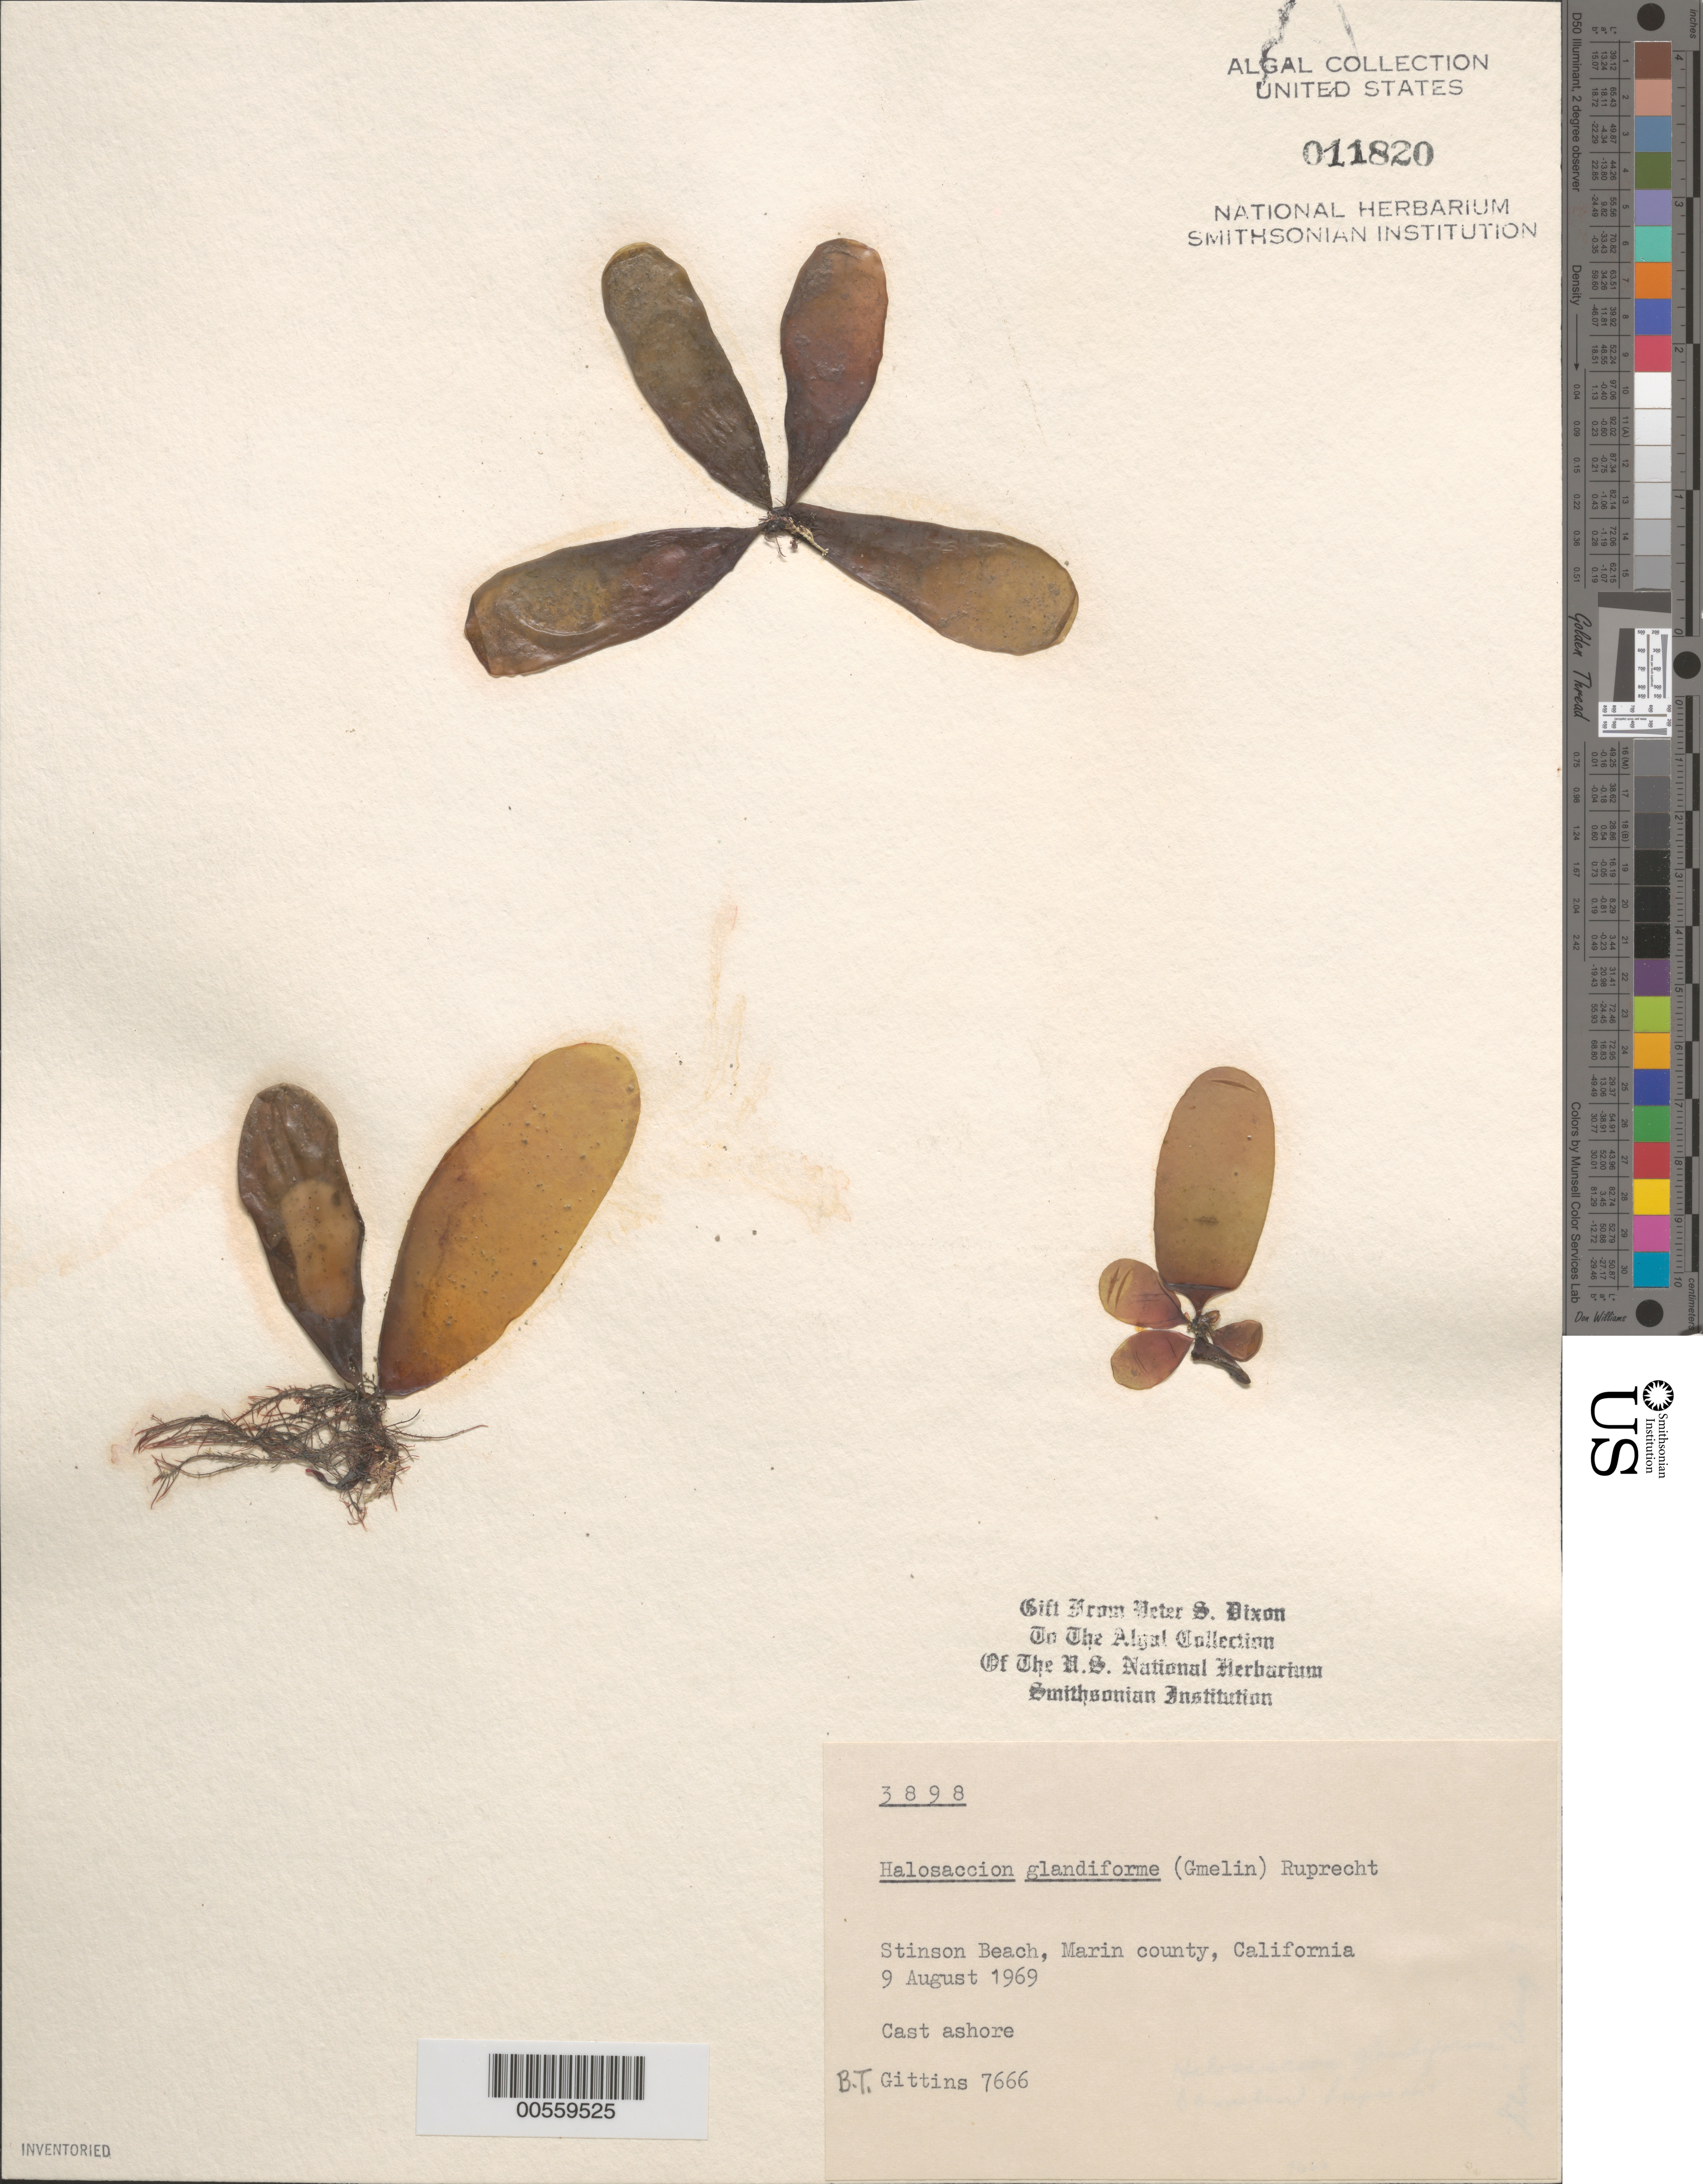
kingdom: Plantae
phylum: Rhodophyta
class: Florideophyceae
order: Palmariales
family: Palmariaceae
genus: Halosaccion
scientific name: Halosaccion glandiforme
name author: (S.G. Gmel.) Rupr.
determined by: Dixon, P. S.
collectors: B. Gittins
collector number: BTG 7666 & PSD 3898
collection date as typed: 09 Aug 1969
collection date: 1969-08-09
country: United States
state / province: California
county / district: Marin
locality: Stinson Beach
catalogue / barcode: US 11820